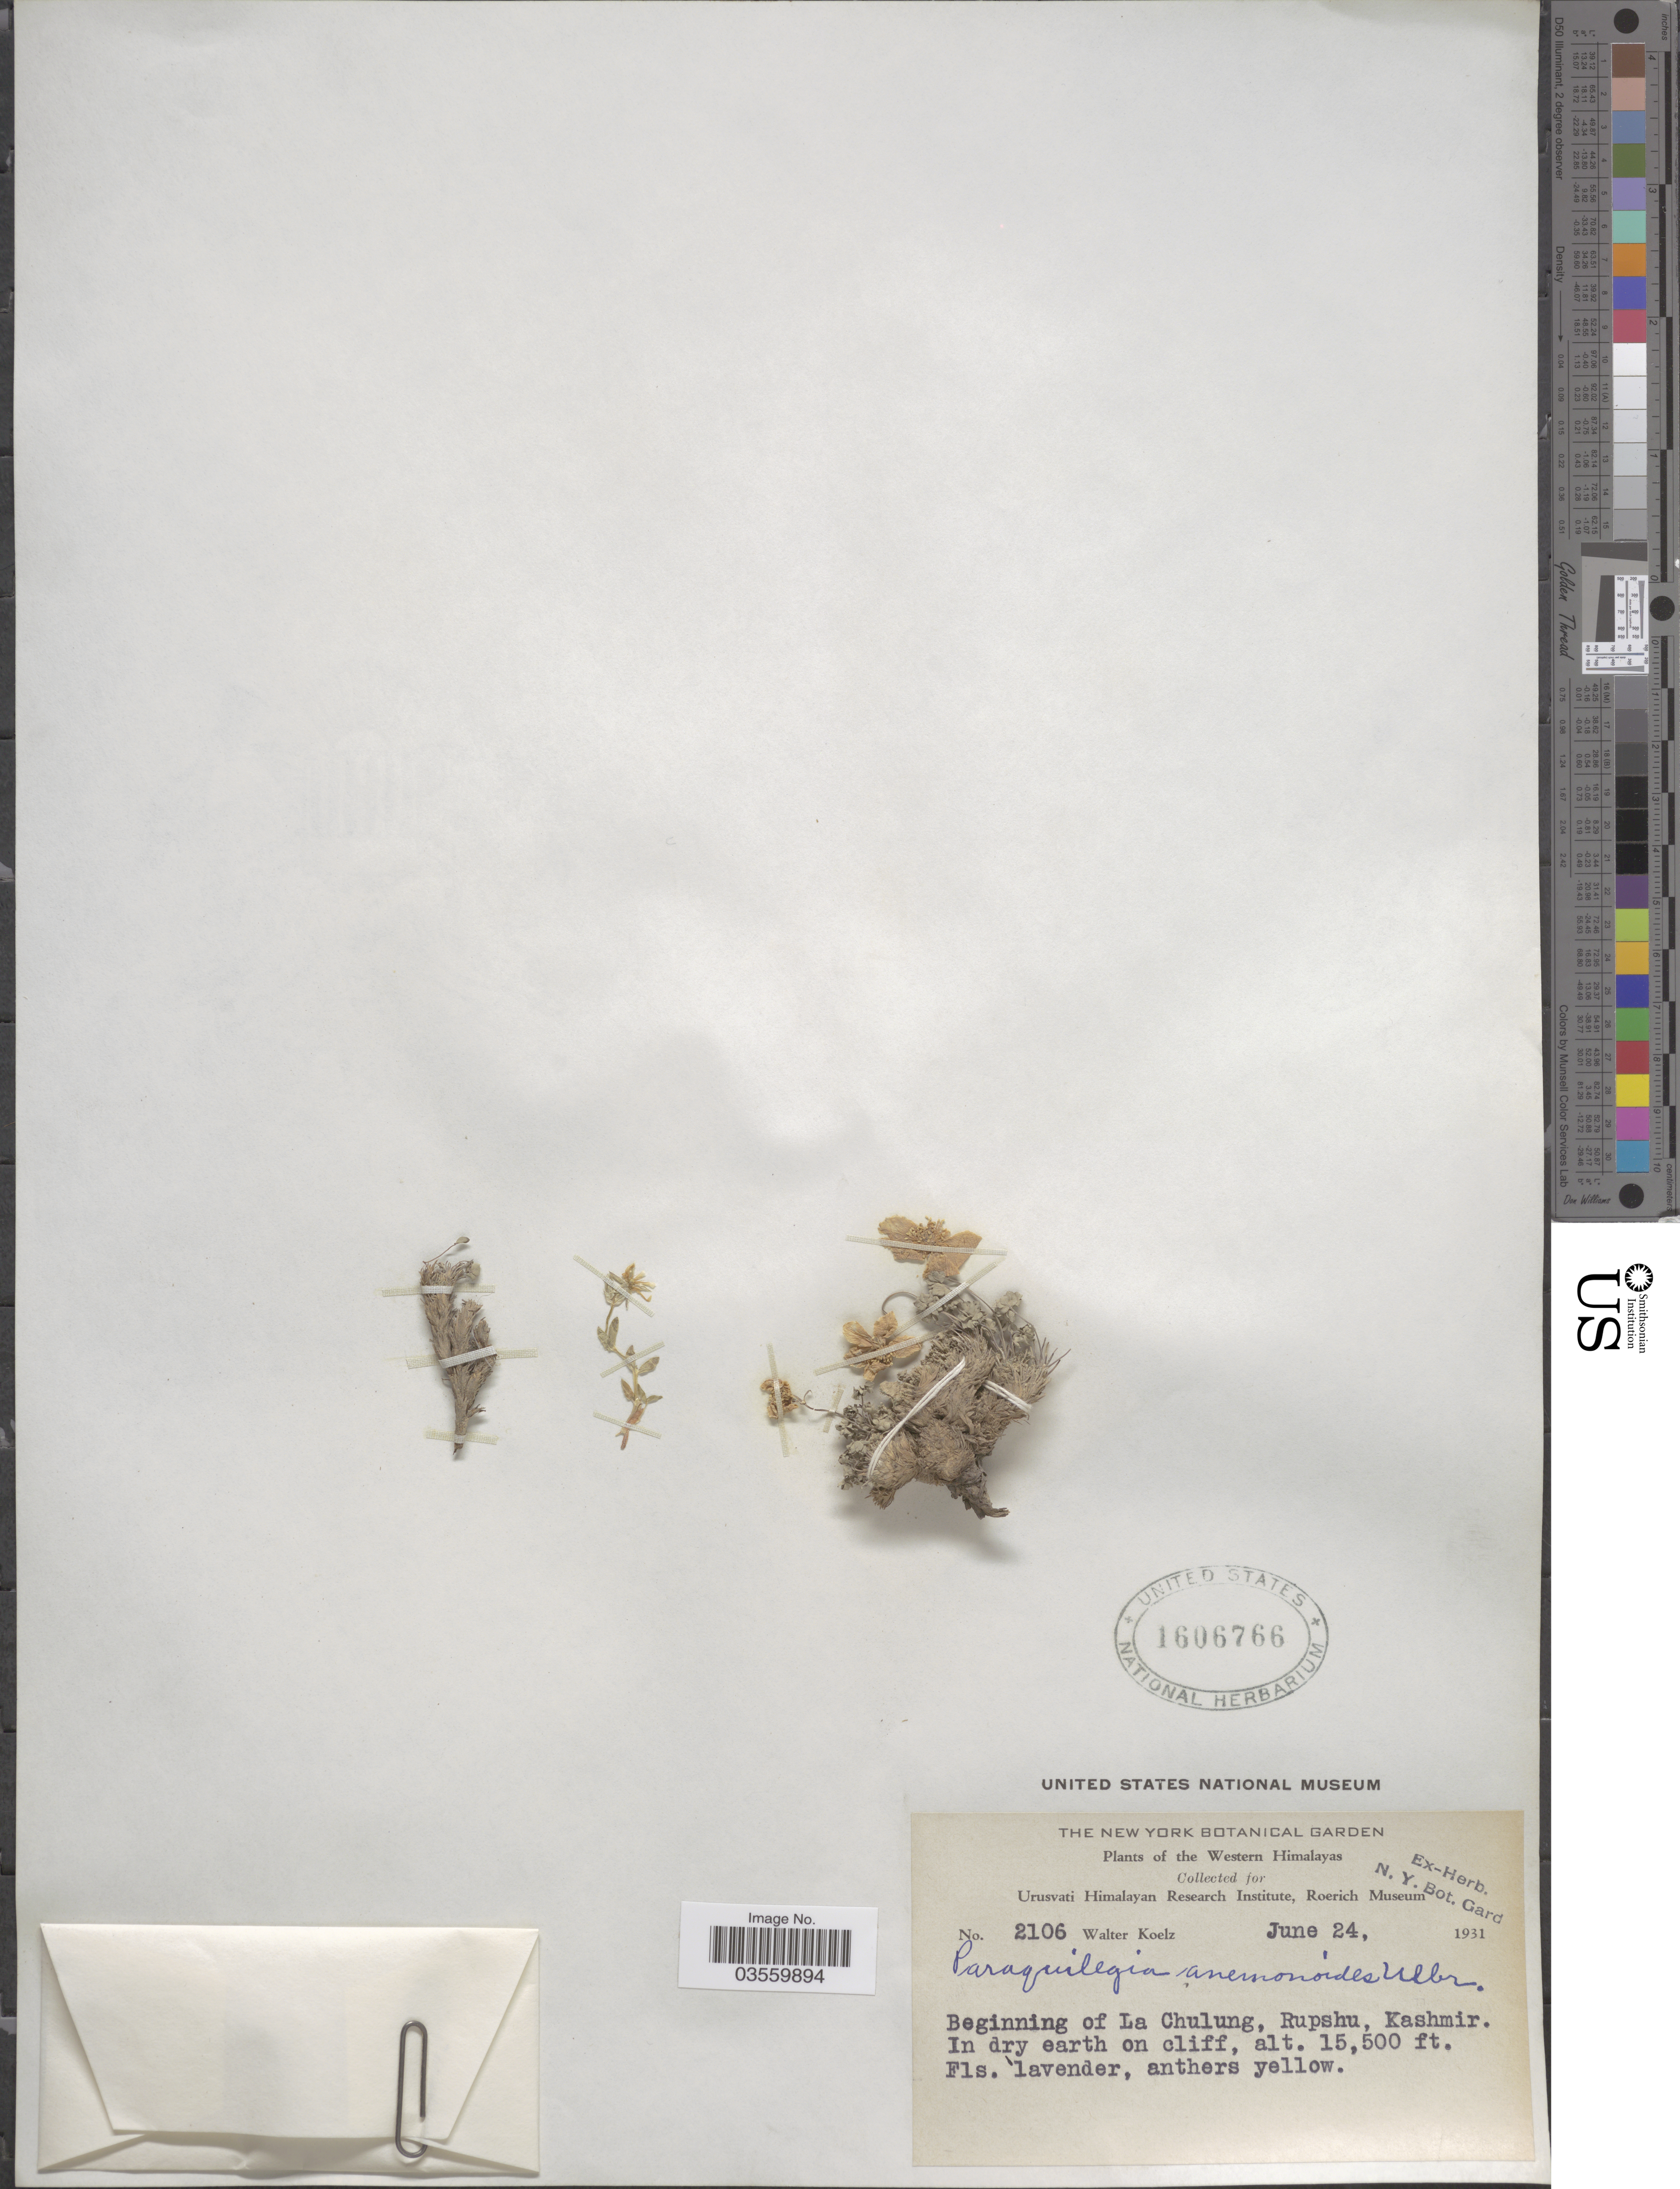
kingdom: Plantae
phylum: Tracheophyta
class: Magnoliopsida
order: Ranunculales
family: Ranunculaceae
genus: Paraquilegia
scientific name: Paraquilegia microphylla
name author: (Royle) J.R. Drumm. & Hutch.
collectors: W. N. Koelz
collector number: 2106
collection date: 1931-06-24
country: India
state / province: Jammu and Kashmir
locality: Western Himalayas. Beginning of La Chulung, Rupshu, Kashmir.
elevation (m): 4724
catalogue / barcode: US 1606766